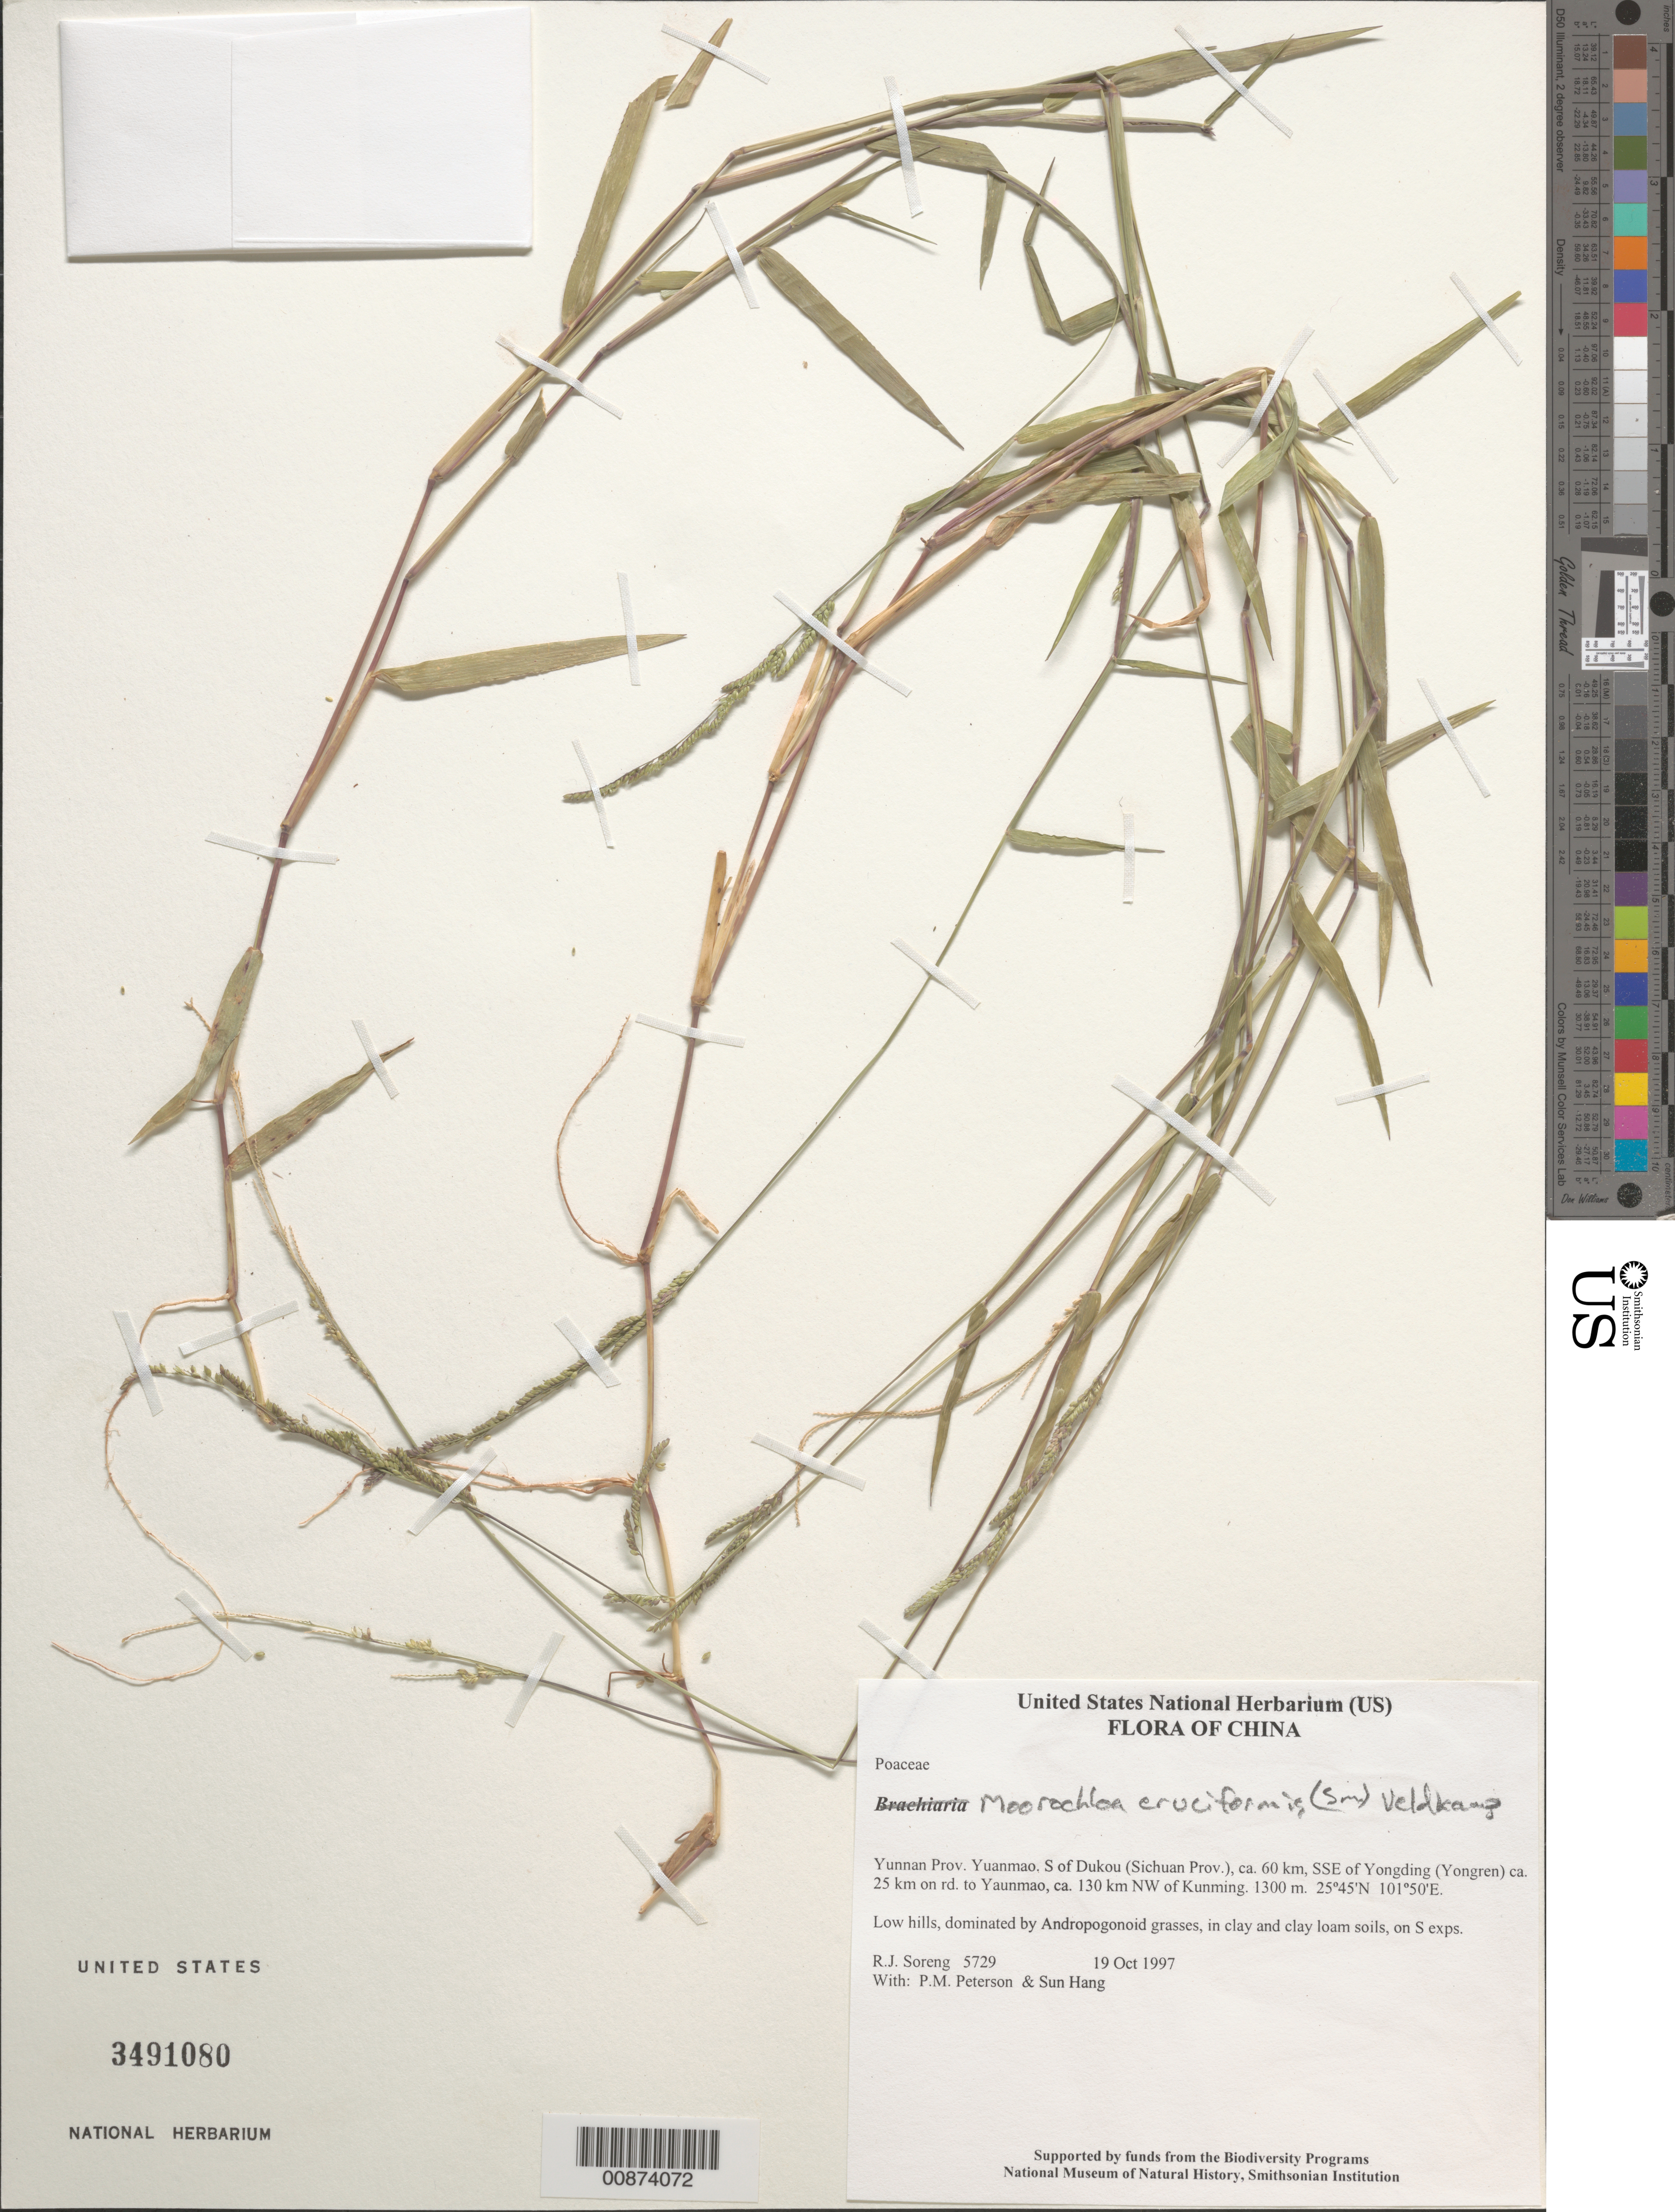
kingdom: Plantae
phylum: Tracheophyta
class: Liliopsida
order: Poales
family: Poaceae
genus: Moorochloa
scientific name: Moorochloa eruciformis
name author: (Sm.) Veldkamp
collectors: R. J. Soreng, P. M. Peterson & Sun Hang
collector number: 5729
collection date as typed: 19 Oct 1997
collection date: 1997-10-19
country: China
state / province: Yunnan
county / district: Yuanmao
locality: S of Dukou (Sichuan Prov.), ca. 60 km, SSE of Yongding (Yongren) ca. 25 km on rd. to Yaunmao, ca. 130 km NW of Kunming.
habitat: Low hills, dominated by Andropogonoid grasses, in clay and clay loam soils, on S exps.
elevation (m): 1300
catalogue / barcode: US 3491080